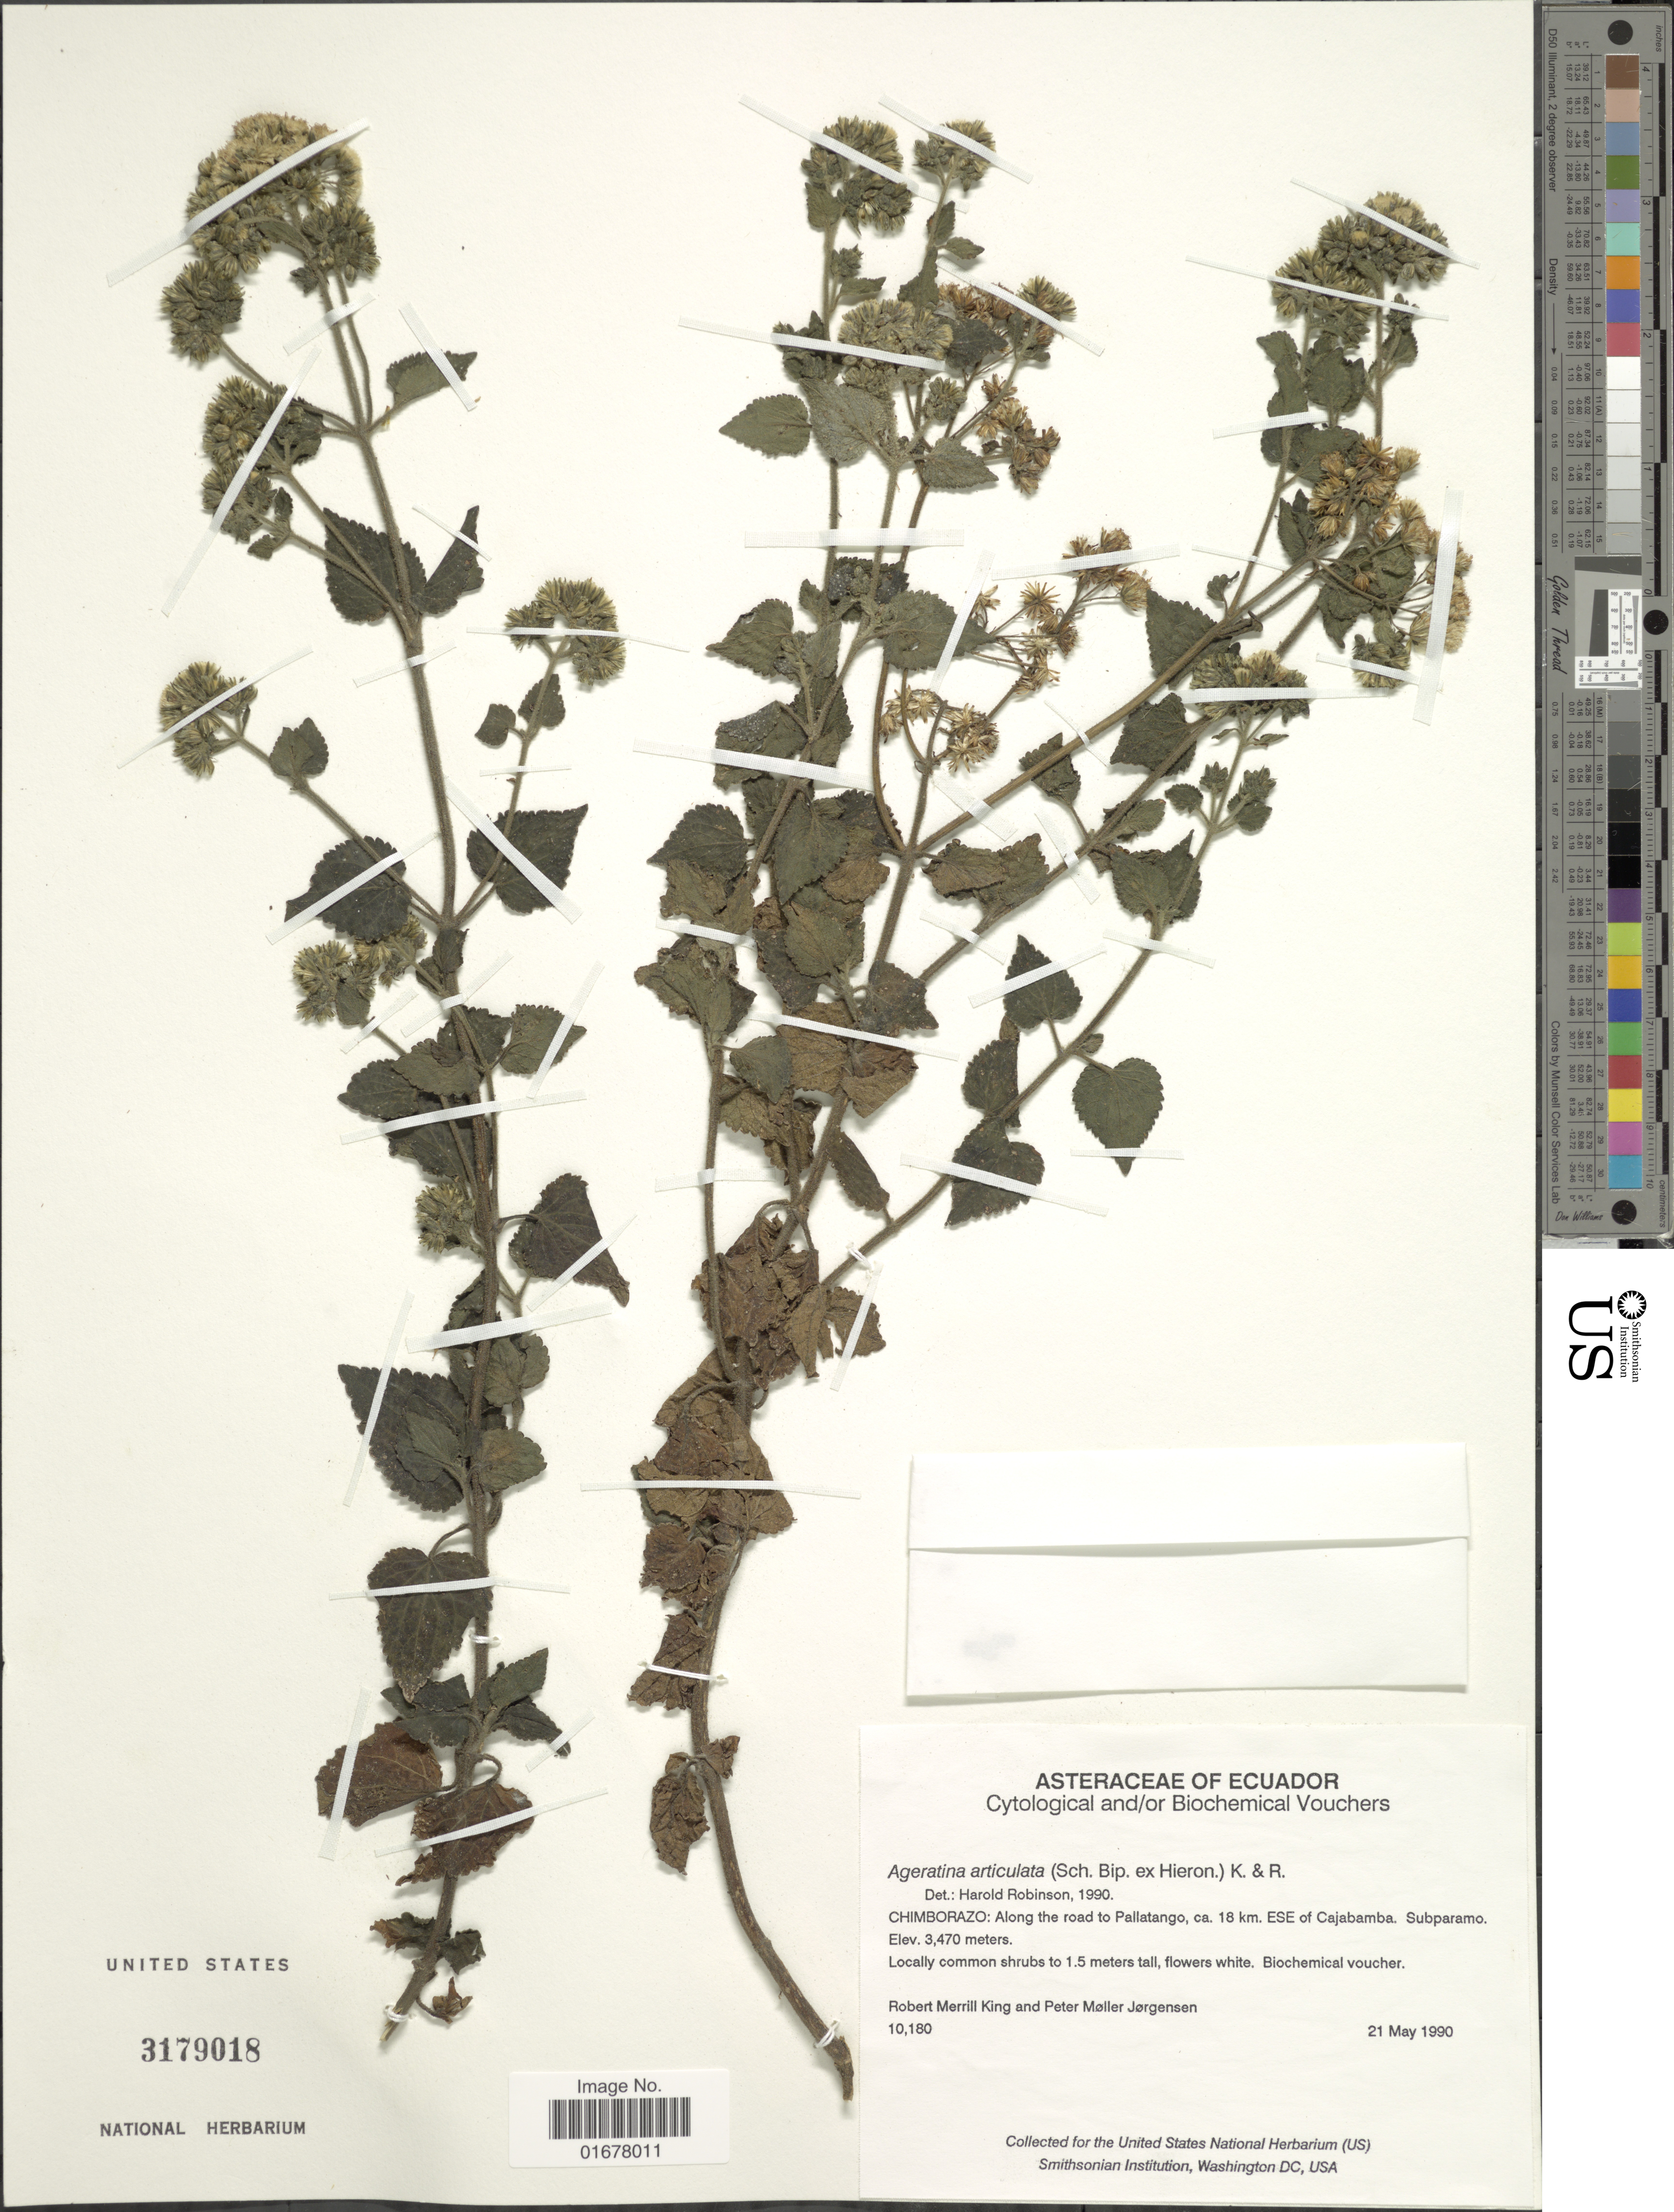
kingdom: Plantae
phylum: Tracheophyta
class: Magnoliopsida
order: Asterales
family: Asteraceae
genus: Ageratina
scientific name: Ageratina pichinchensis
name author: (Kunth) R.M. King & H. Rob.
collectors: R. M. King & P. M. Jørgensen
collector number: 10180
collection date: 1990-05-21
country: Ecuador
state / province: Chimborazo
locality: Chimborazo: Along the road to Pallatango, 18 km. ESE of Cajabamba, Subparamo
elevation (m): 3470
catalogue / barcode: US 3179018